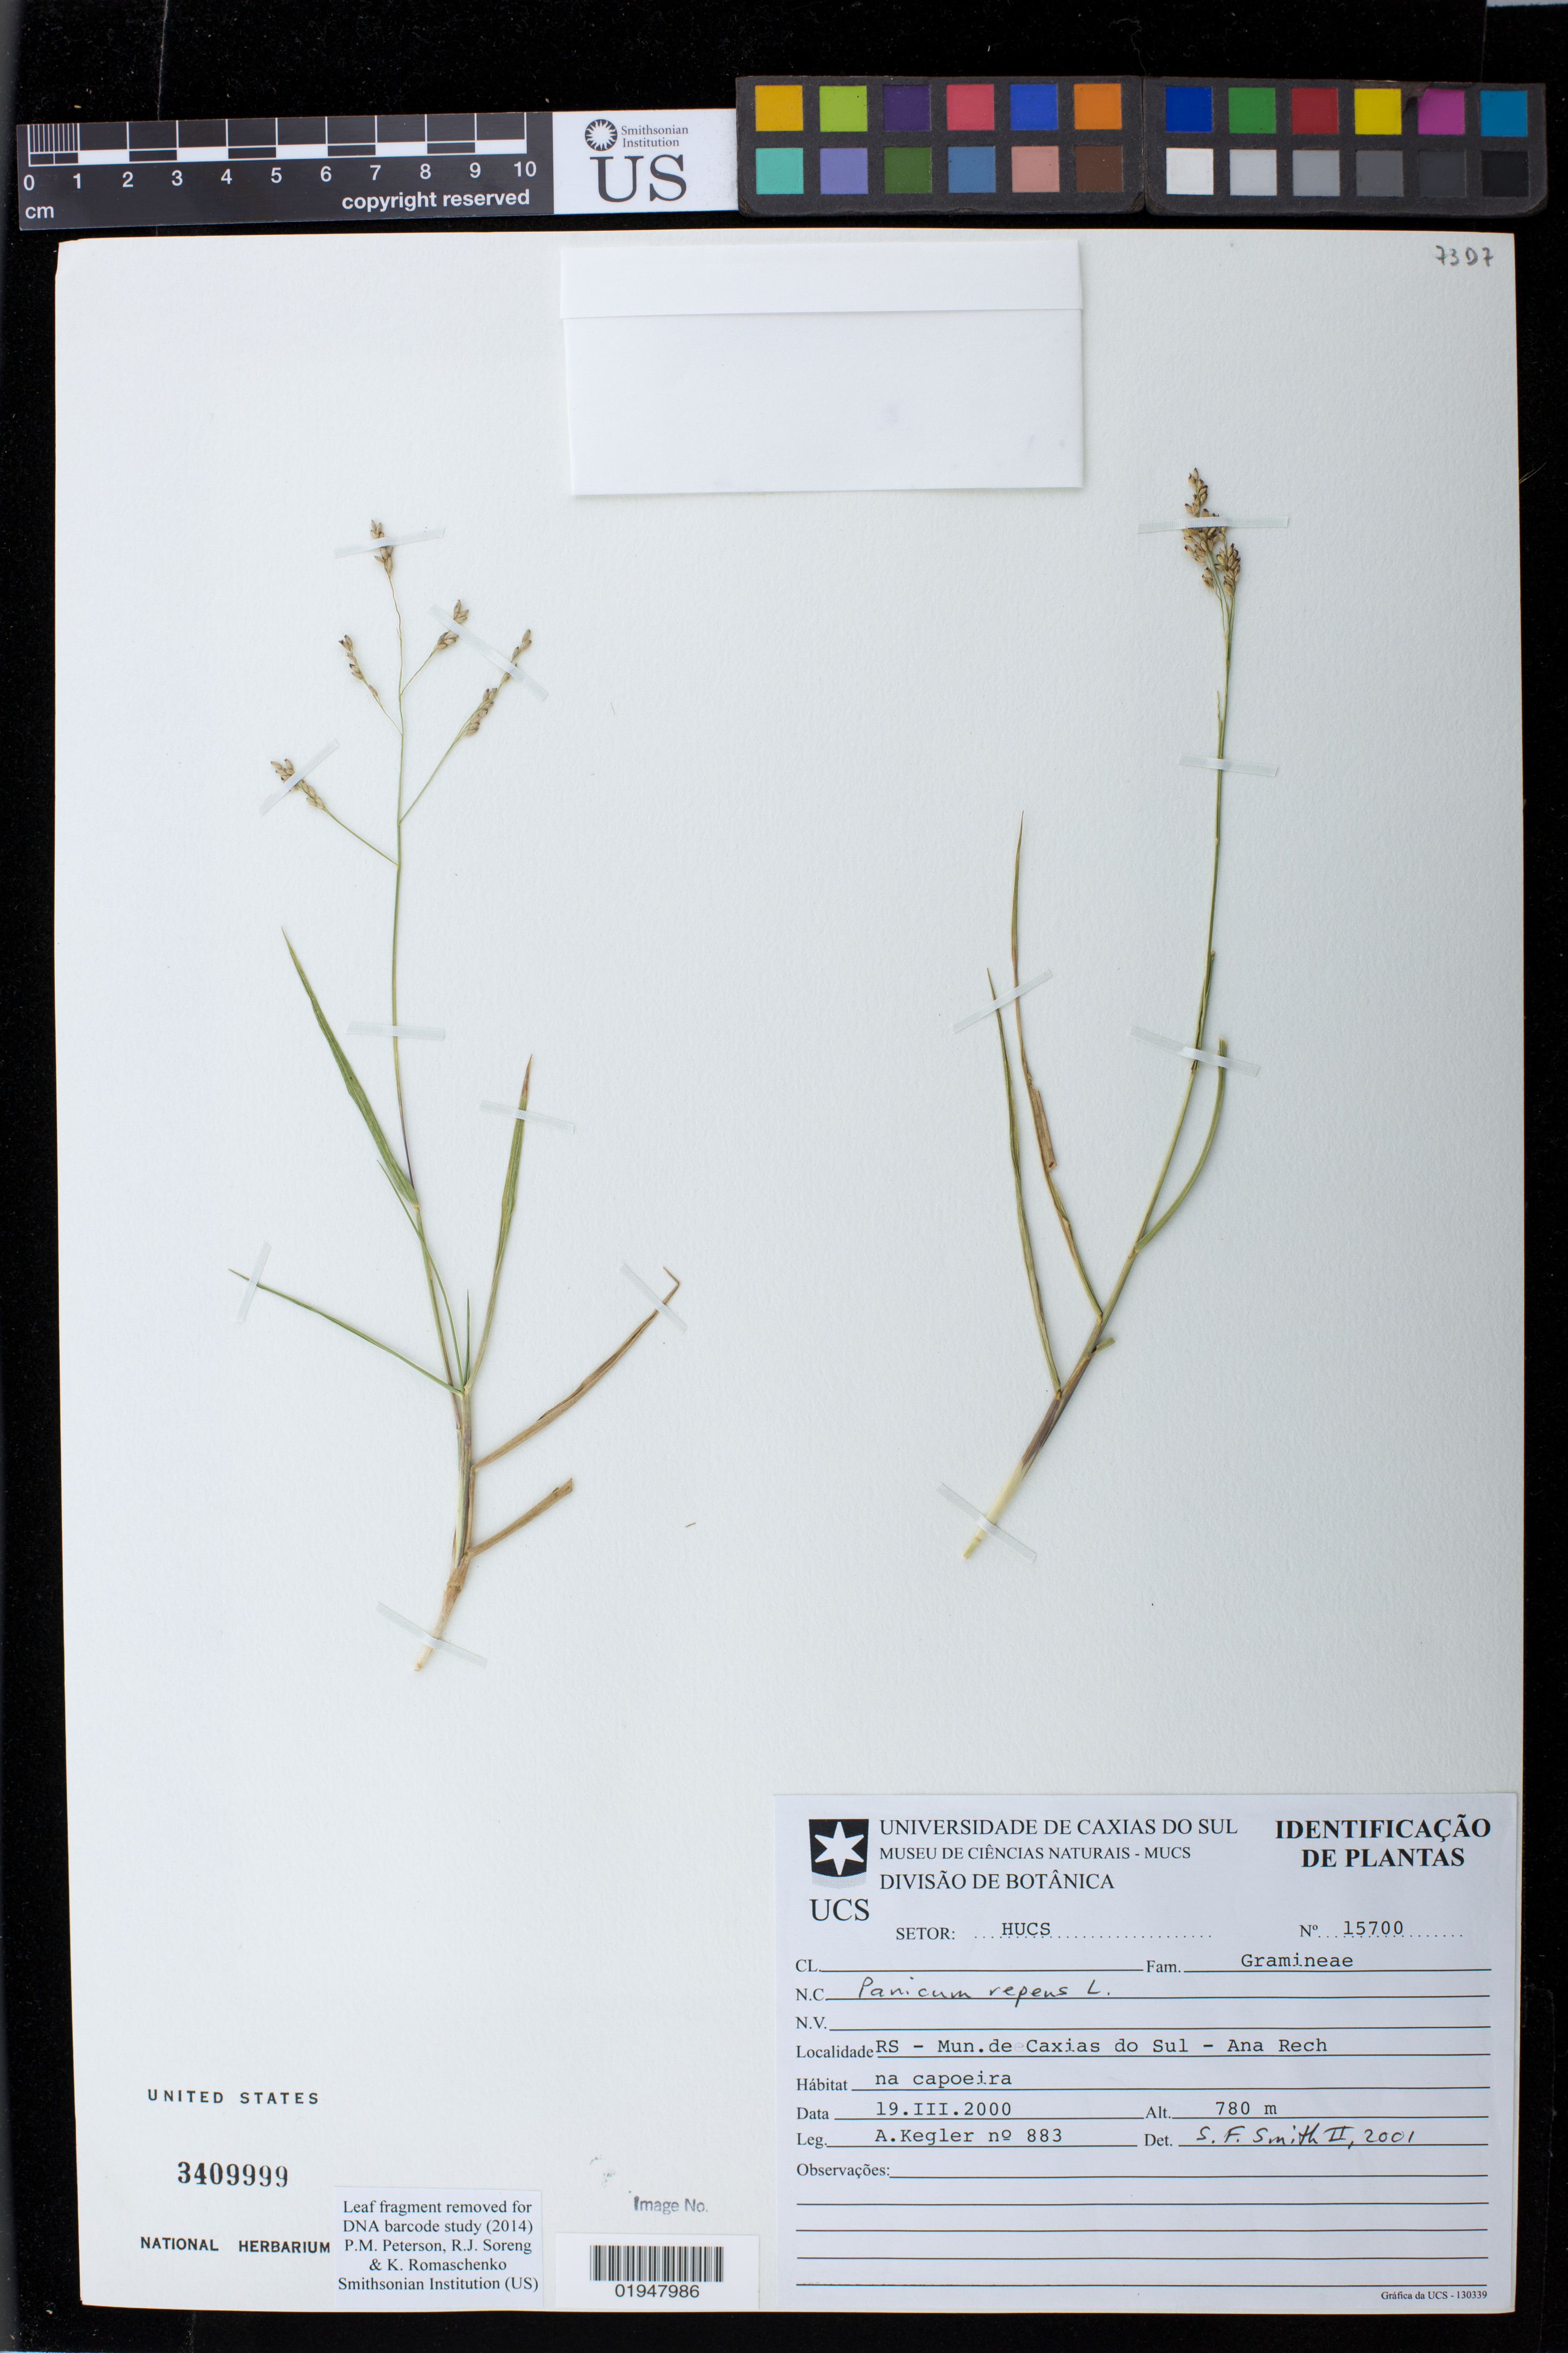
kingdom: Plantae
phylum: Tracheophyta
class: Liliopsida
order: Poales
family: Poaceae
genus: Panicum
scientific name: Panicum repens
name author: L.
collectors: A. Kegler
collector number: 883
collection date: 2000-03-19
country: Brazil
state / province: Rio Grande do Sul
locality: Mun. de Caxias do Sul - Ana Rech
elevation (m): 780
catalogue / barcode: US 3409999